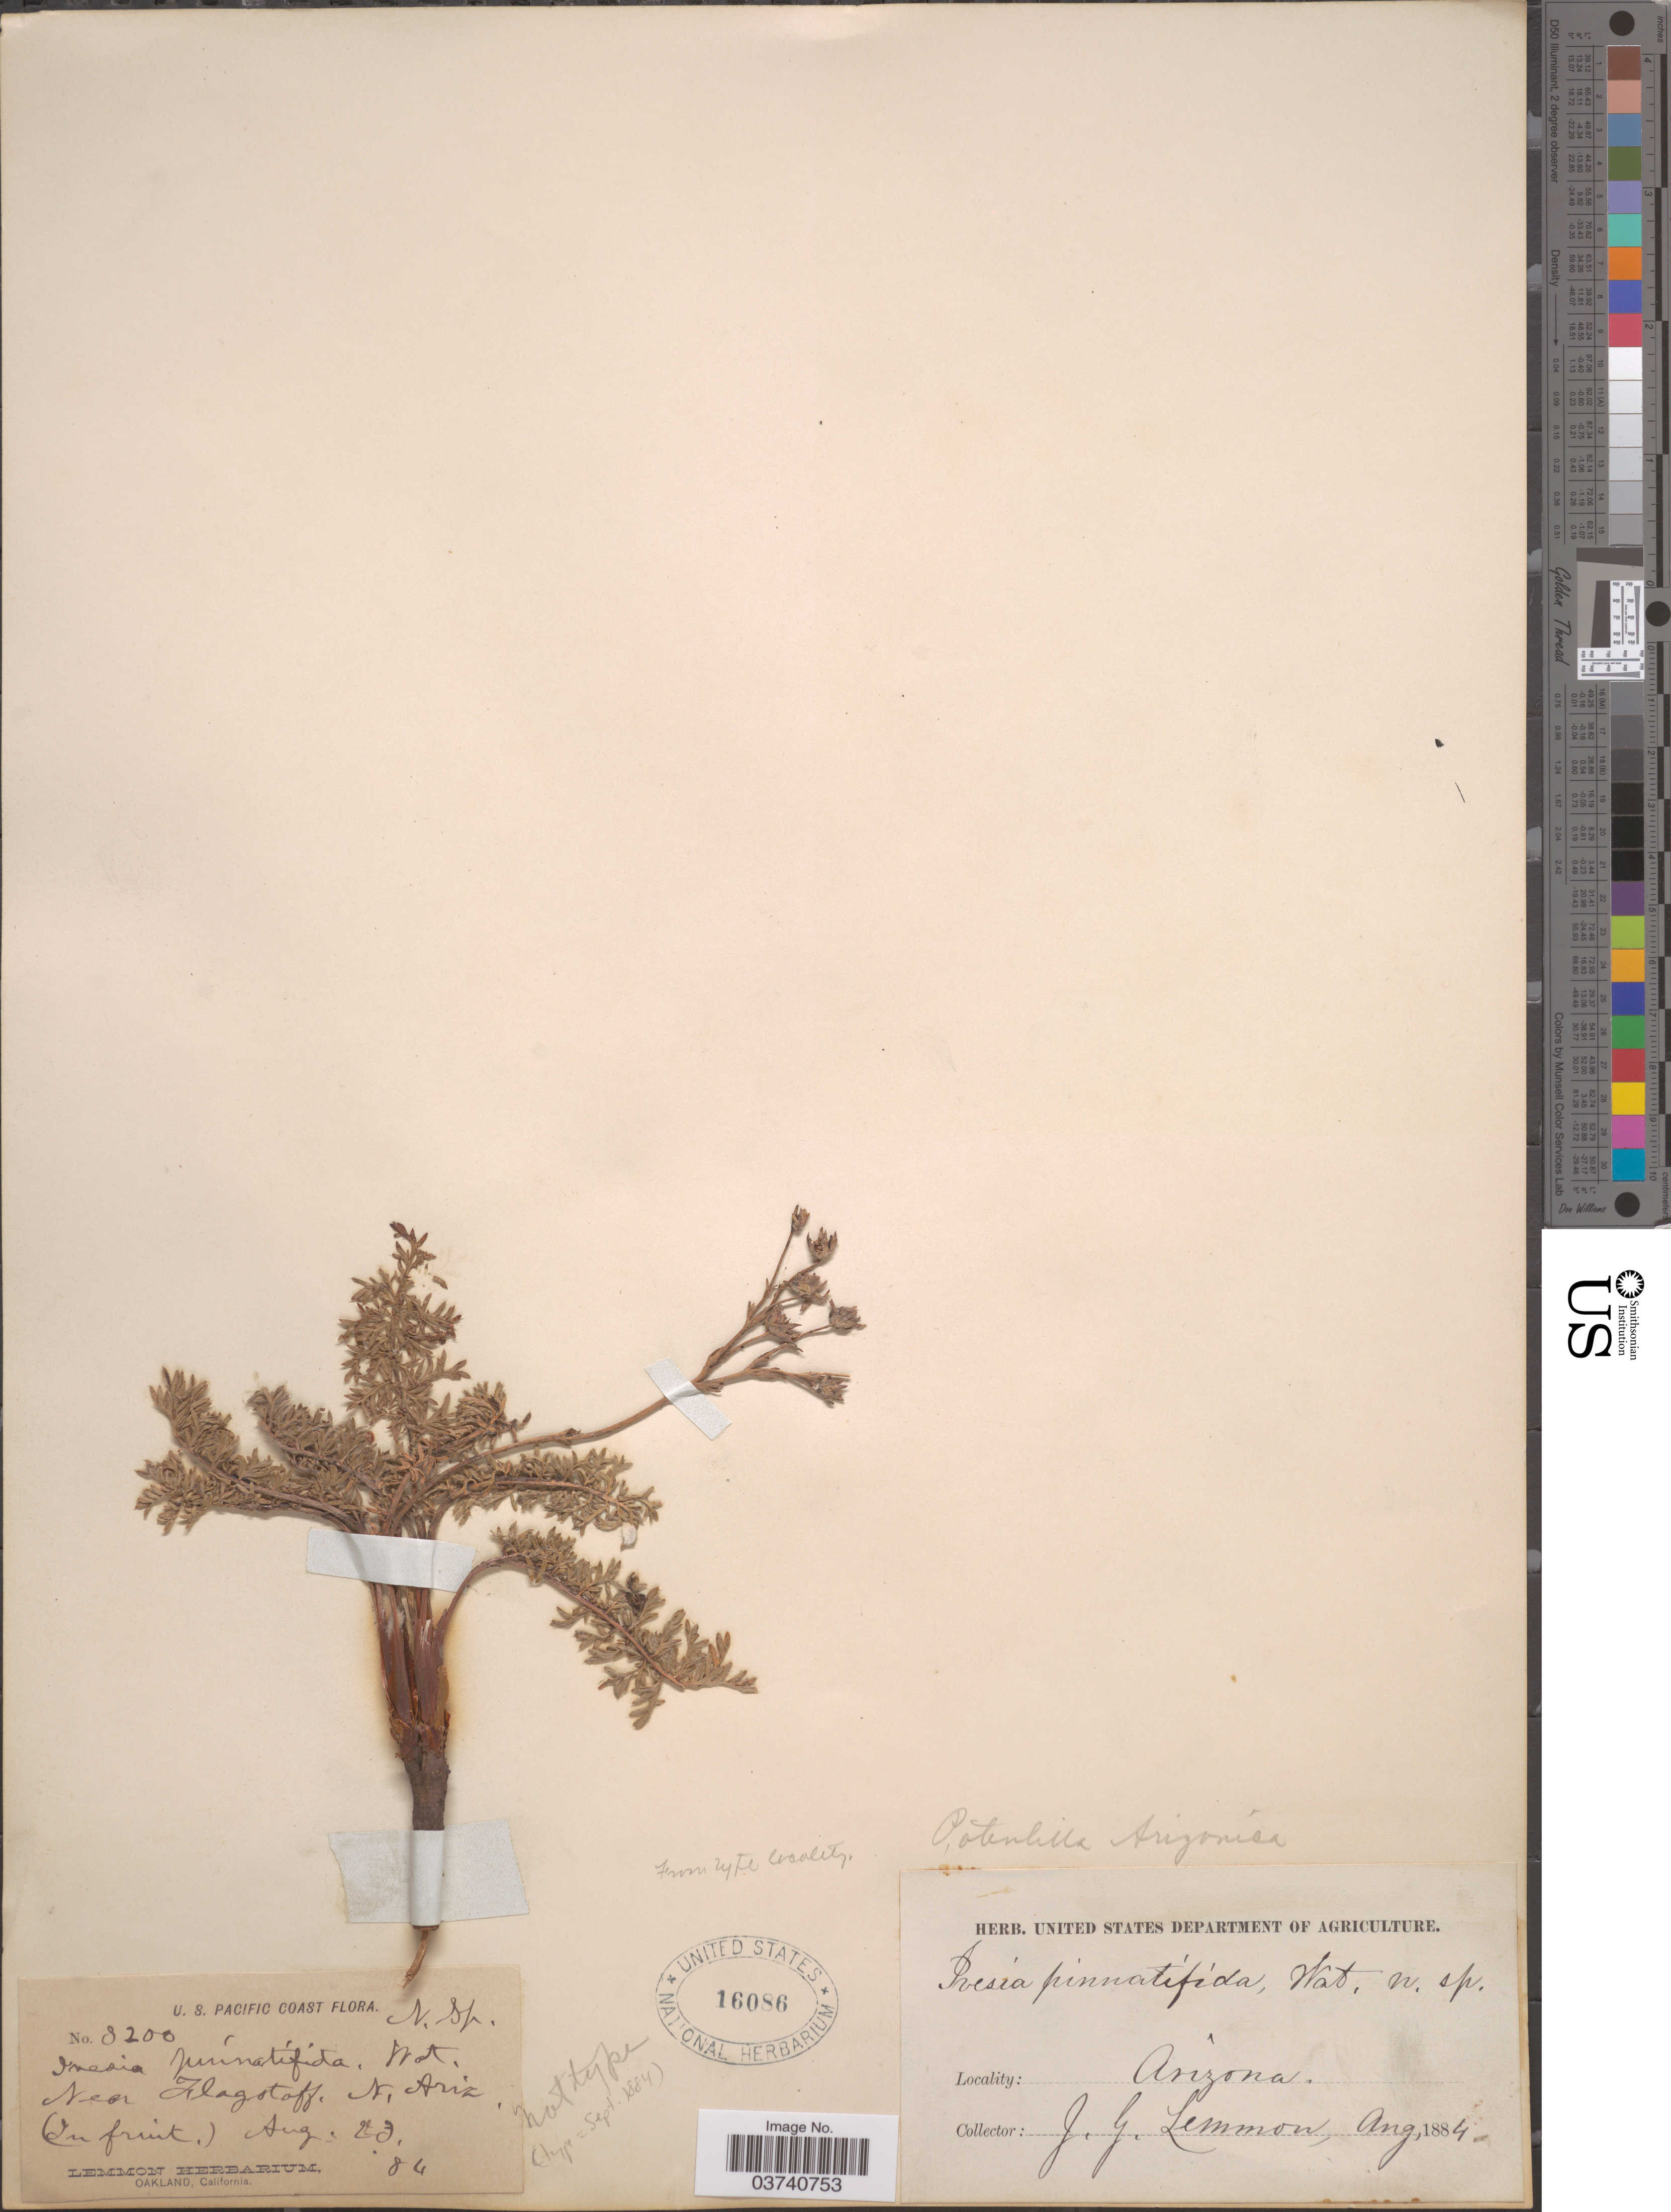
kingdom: Plantae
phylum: Tracheophyta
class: Magnoliopsida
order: Rosales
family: Rosaceae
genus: Potentilla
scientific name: Potentilla plattensis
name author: Nutt.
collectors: J. Lemmon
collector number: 3200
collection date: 1884-08-23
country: United States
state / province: Arizona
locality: U. S. Pacific Coast. Near Flagstaff, N. Ariz.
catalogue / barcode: US 16086